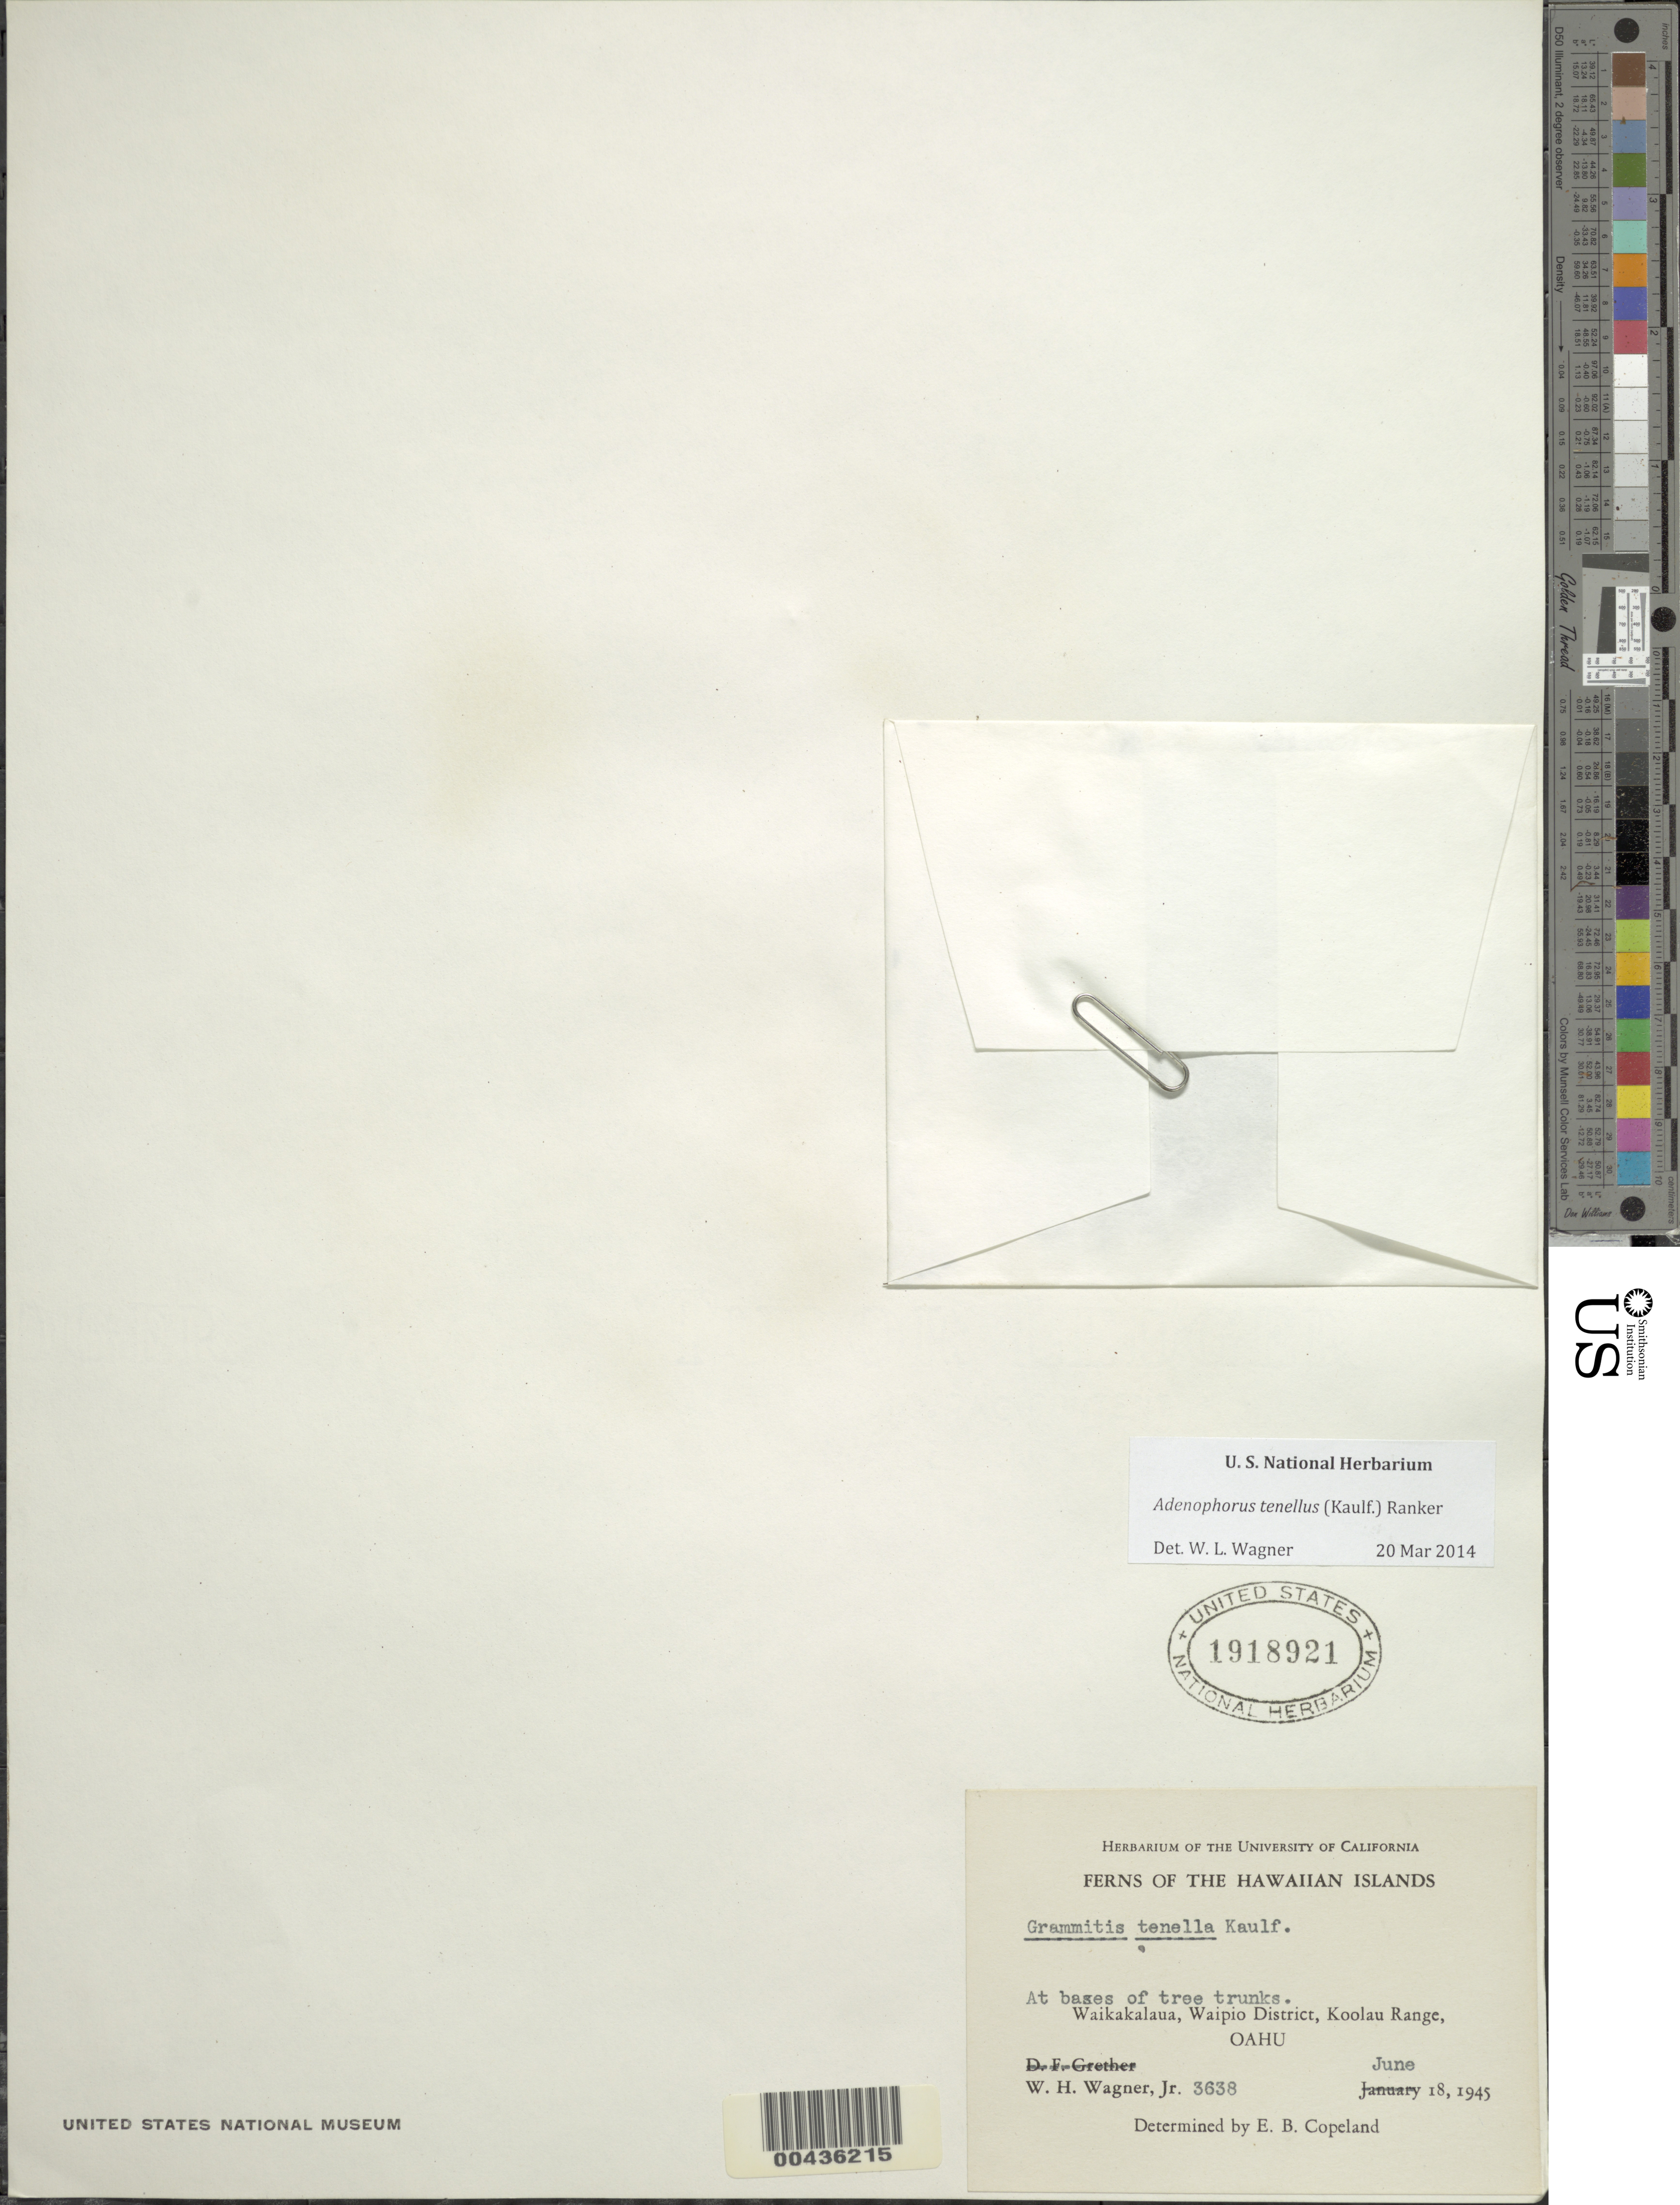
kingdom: Plantae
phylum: Tracheophyta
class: Polypodiopsida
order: Polypodiales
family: Polypodiaceae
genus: Adenophorus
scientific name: Adenophorus tenellus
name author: (Kaulf.) Ranker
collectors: W. H. Wagner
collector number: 3638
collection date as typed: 18 Jun 1945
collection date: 1945-06-18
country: United States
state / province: Hawaii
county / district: Honolulu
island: Oahu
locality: Waikakalaua, Waipio District, Koolau Range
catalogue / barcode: US 1918921